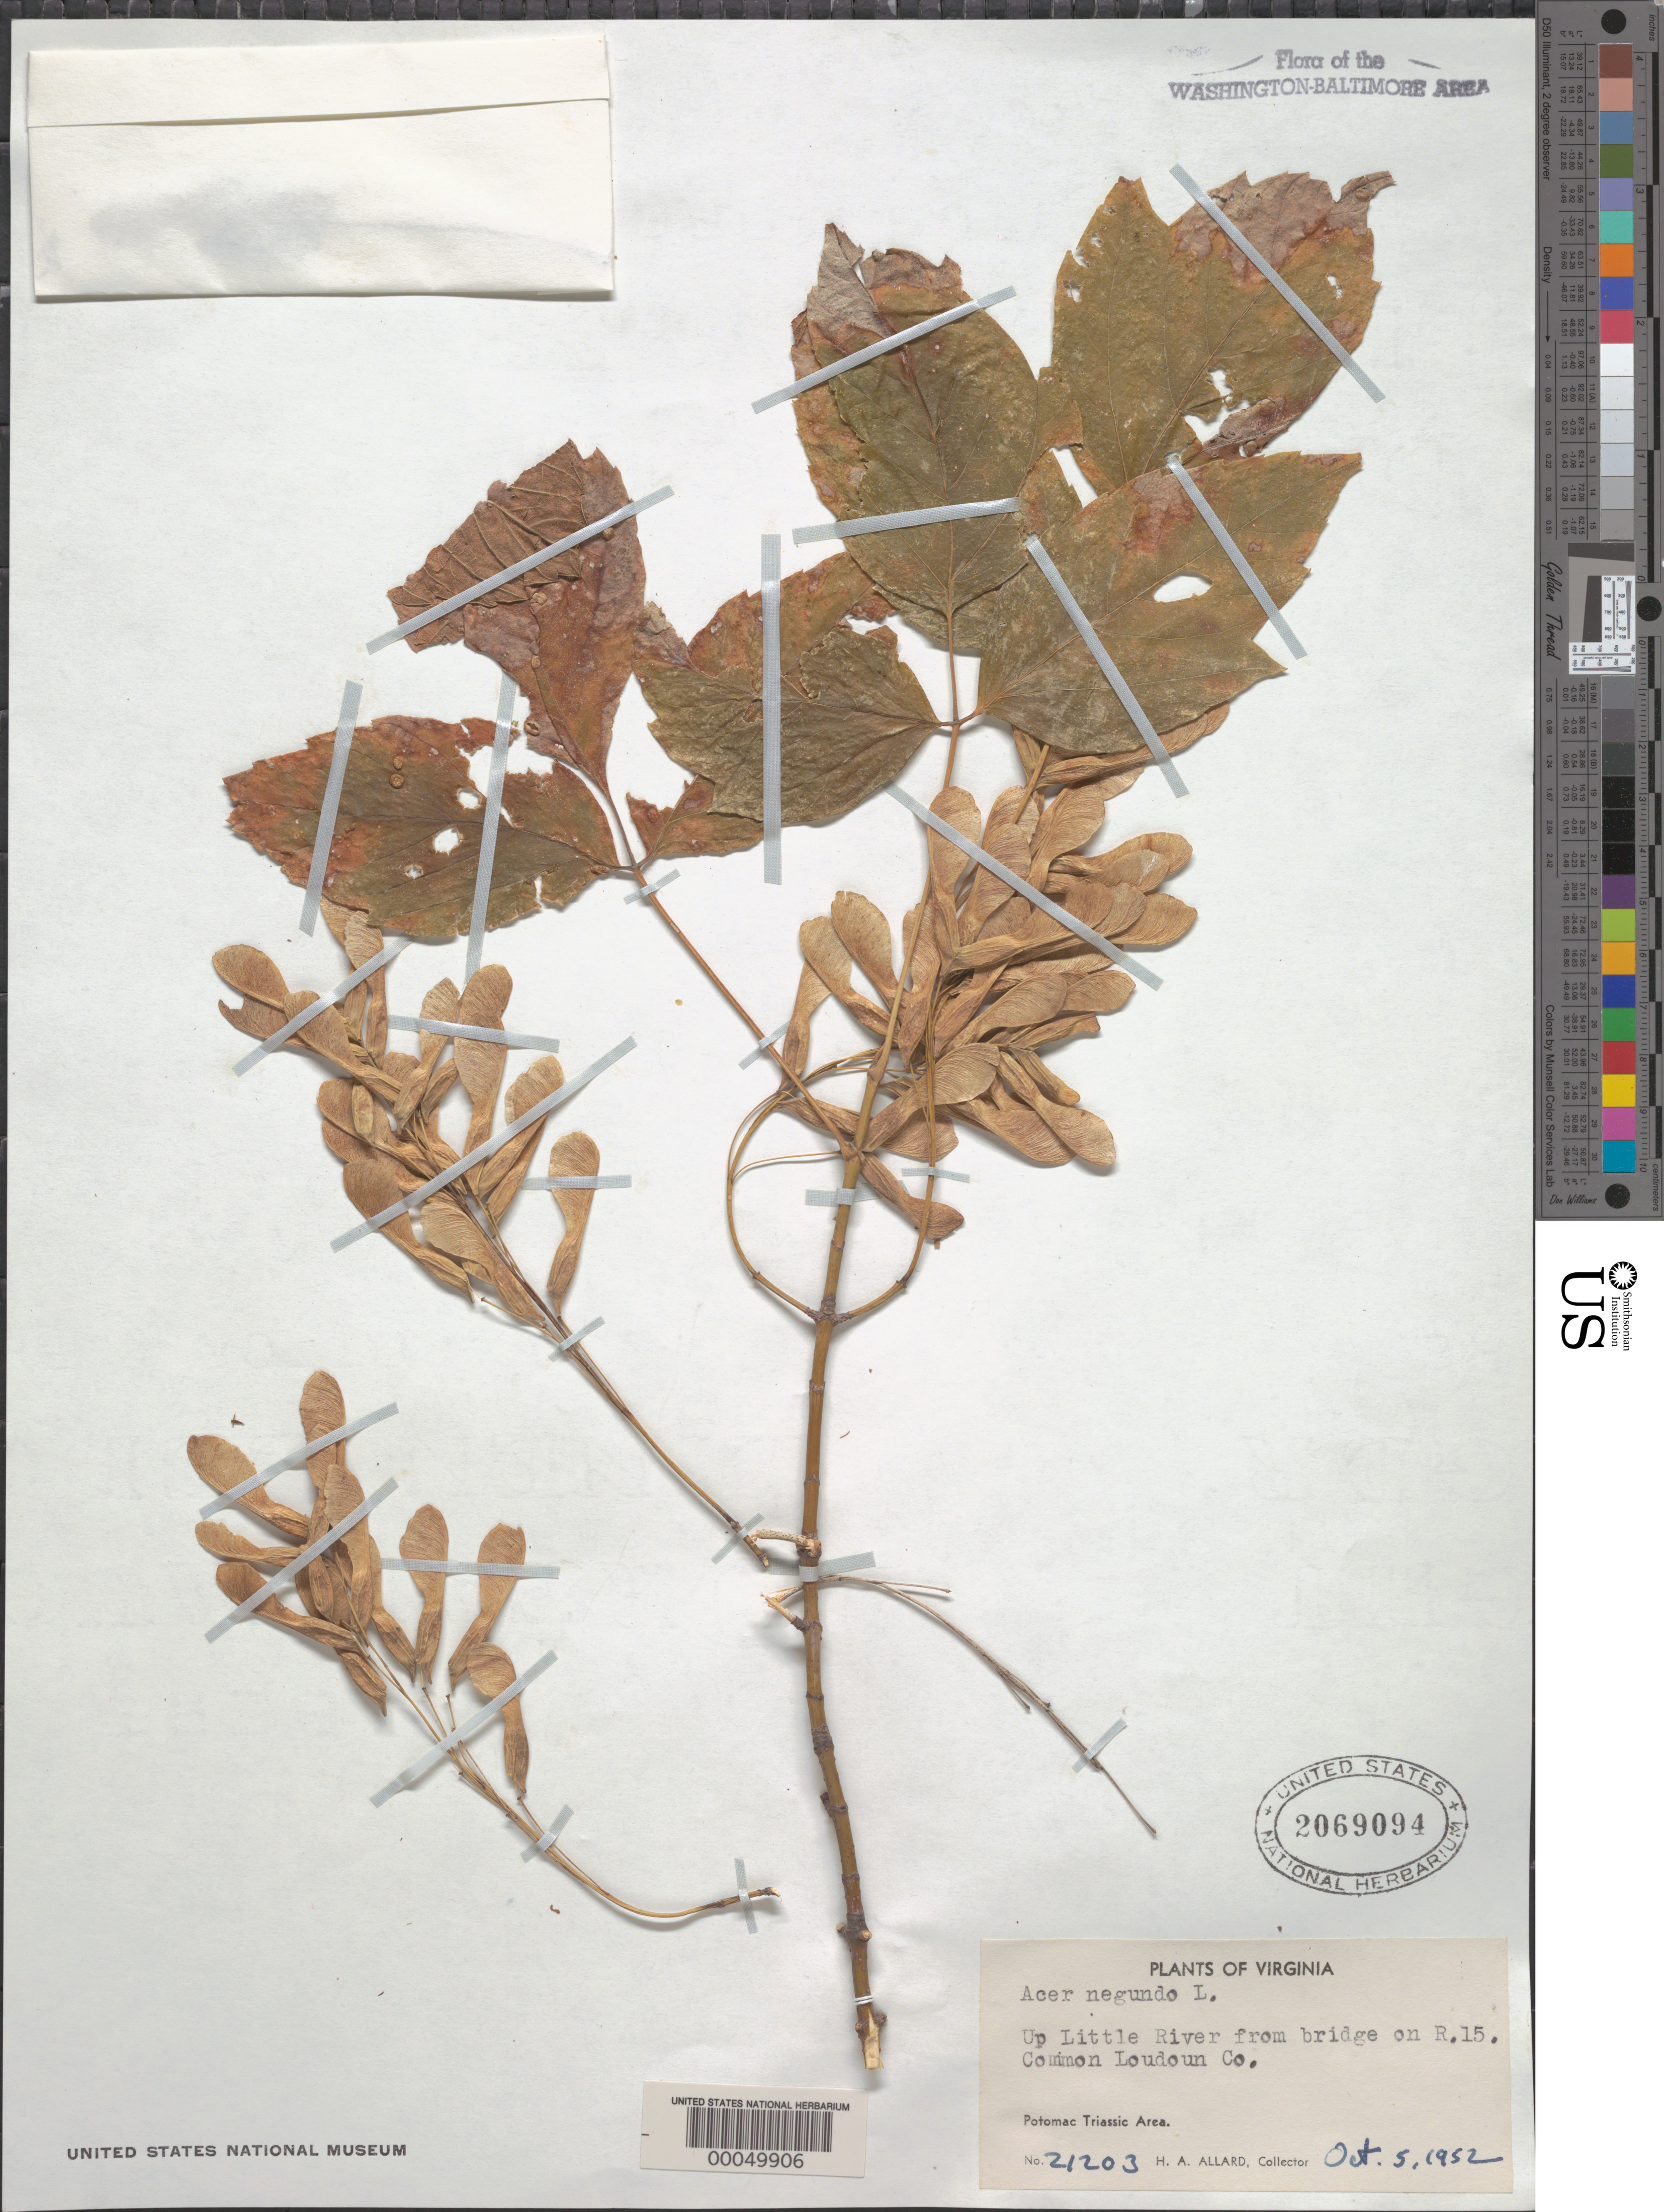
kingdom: Plantae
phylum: Tracheophyta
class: Magnoliopsida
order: Sapindales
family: Sapindaceae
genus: Acer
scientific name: Acer negundo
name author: L.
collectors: H. A. Allard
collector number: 21203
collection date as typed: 05 Oct 1952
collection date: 1952-10-05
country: United States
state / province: Virginia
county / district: Loudoun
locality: Upstream from Route 15 on Little River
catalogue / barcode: US 2069094